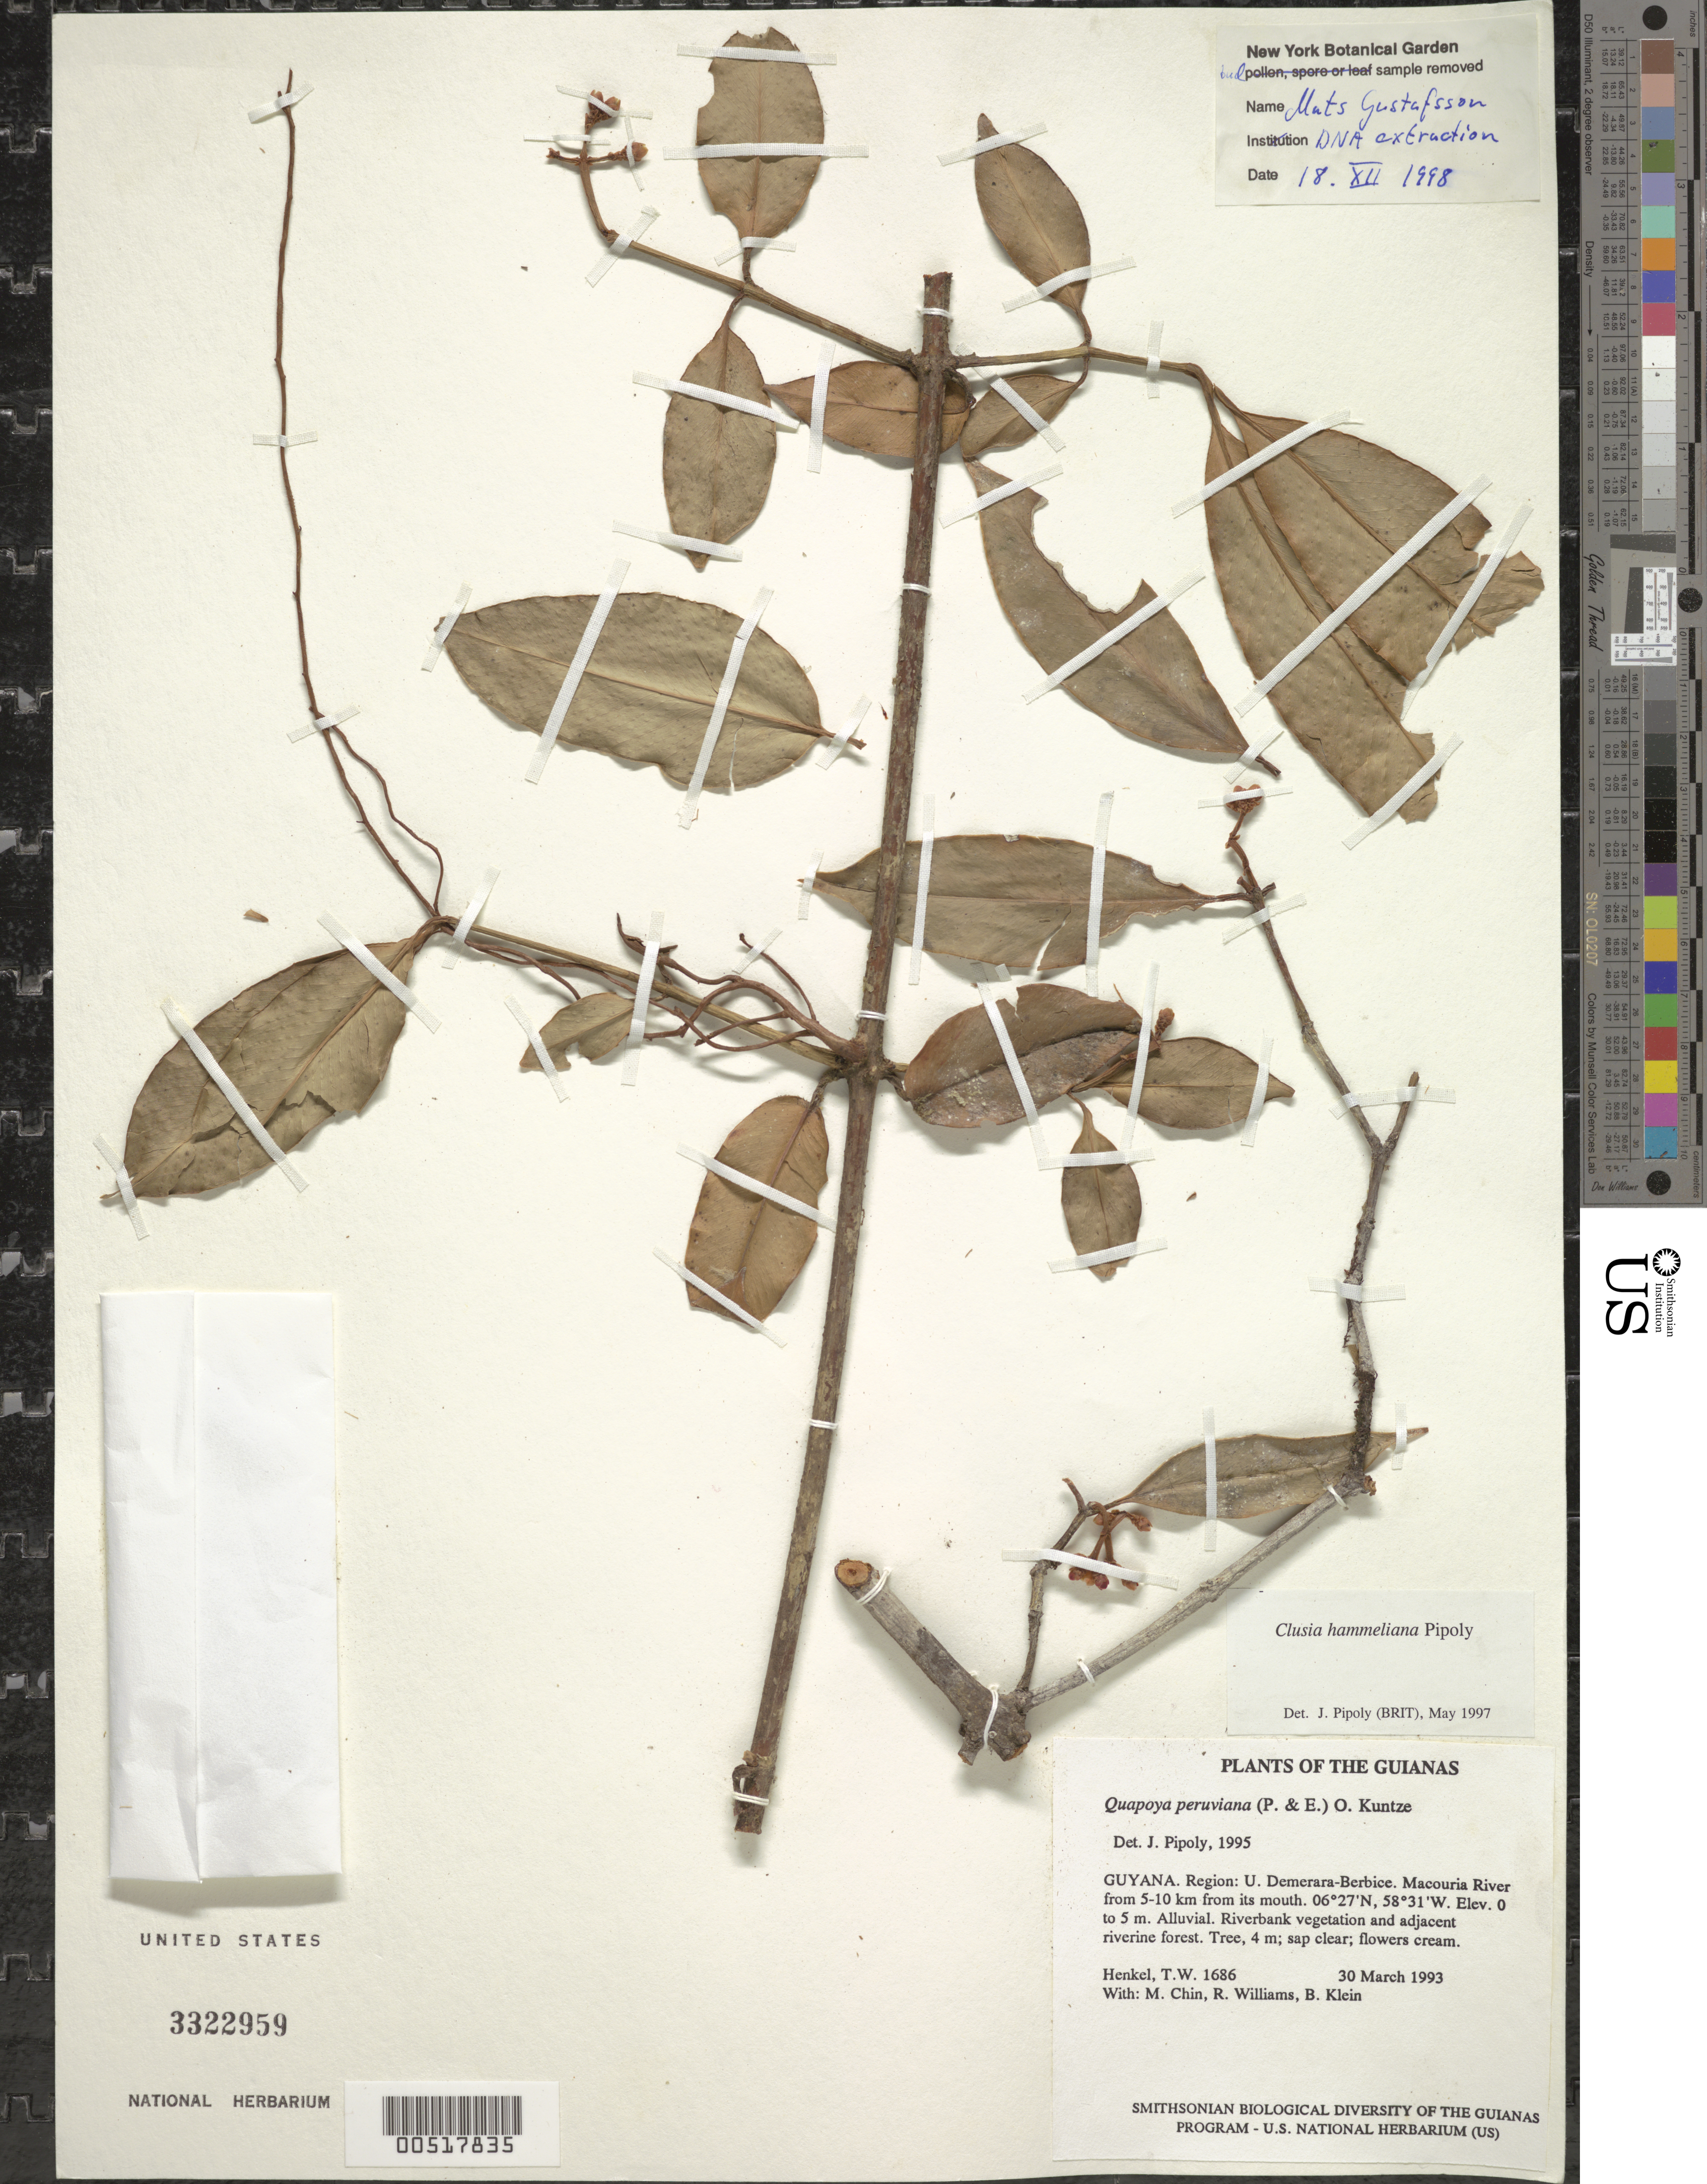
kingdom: Plantae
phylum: Tracheophyta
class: Magnoliopsida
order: Malpighiales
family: Clusiaceae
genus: Clusia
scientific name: Clusia hammeliana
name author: Pipoly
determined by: Pipoly, J. J., III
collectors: T. Henkel, M. Chin, R. Williams & B. Klein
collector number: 1686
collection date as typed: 30 March 1993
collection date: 1993-03-30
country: Guyana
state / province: U. Demerara-Berbice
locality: Macouria River from 5-10 km from its mouth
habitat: Alluvial. Riverbank vegetation and adjacent riverine forest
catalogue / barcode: US 3322959